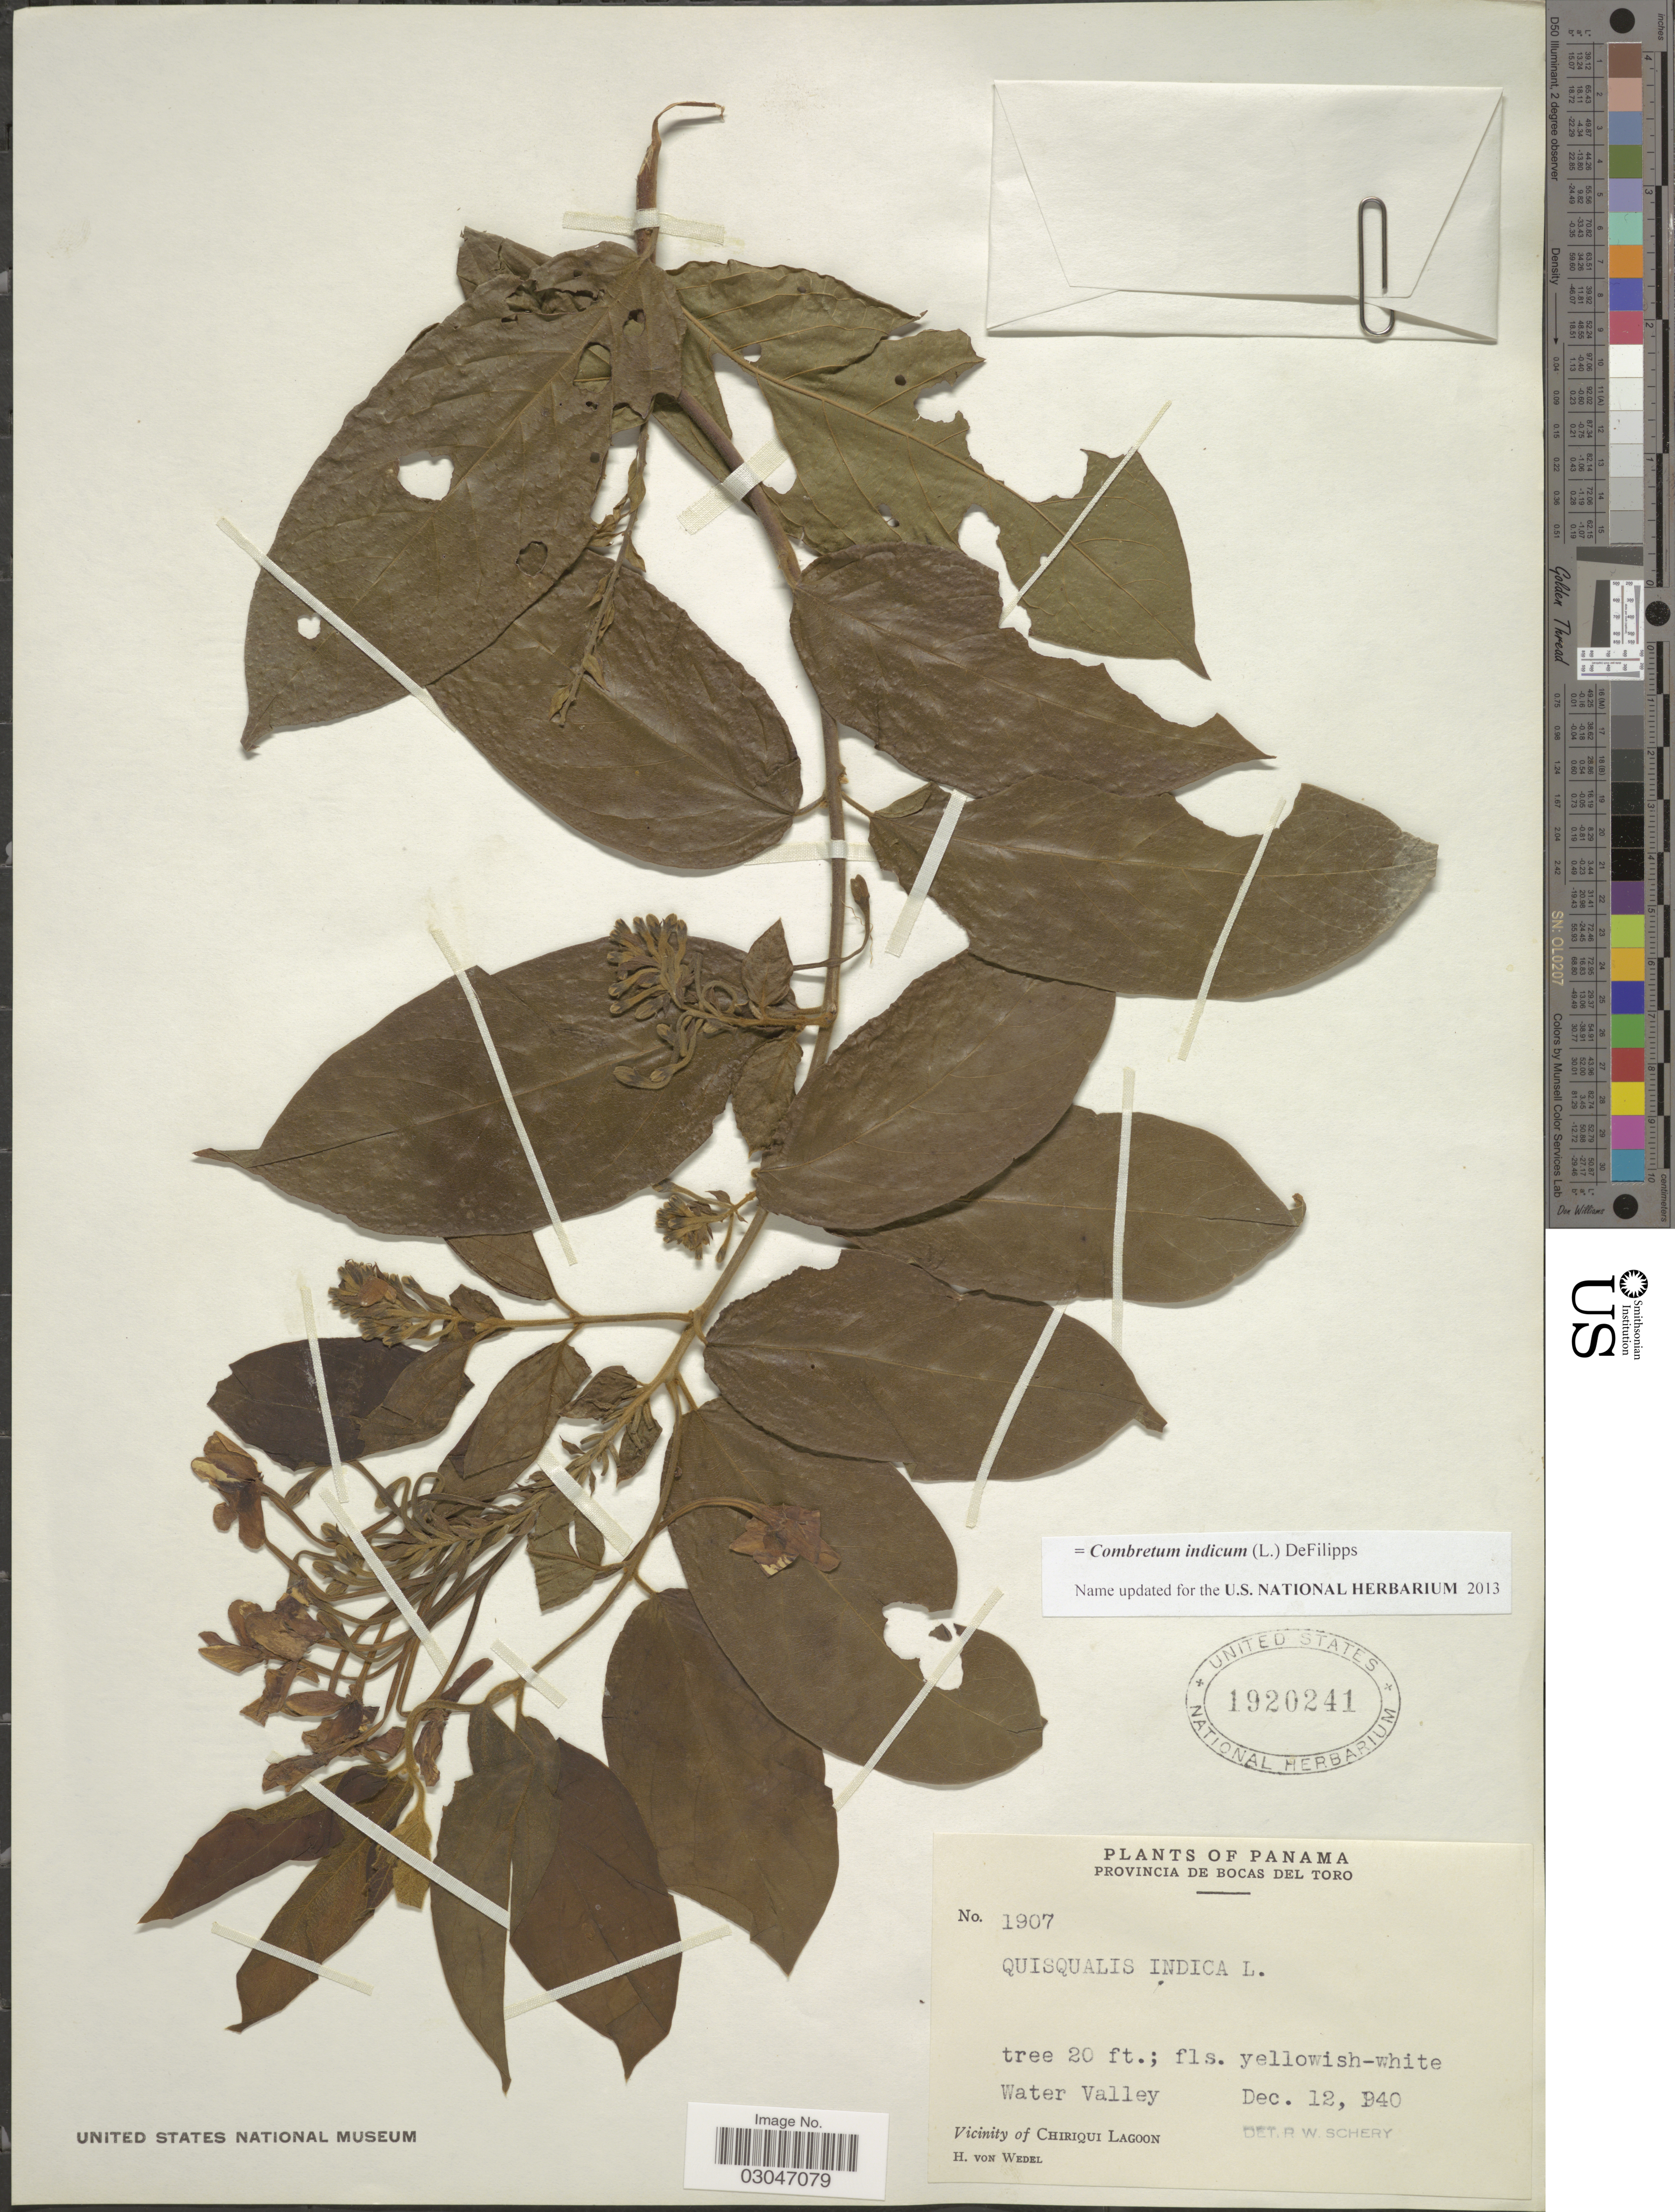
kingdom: Plantae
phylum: Tracheophyta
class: Magnoliopsida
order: Myrtales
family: Combretaceae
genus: Combretum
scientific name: Combretum indicum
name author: (L.) DeFilipps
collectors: H. von Wedel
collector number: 1907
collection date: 1940-12-12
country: Panama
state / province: Bocas del Toro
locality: Water Valley, Vicinity of Chiriqui Lagoon.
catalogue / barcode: US 1920241